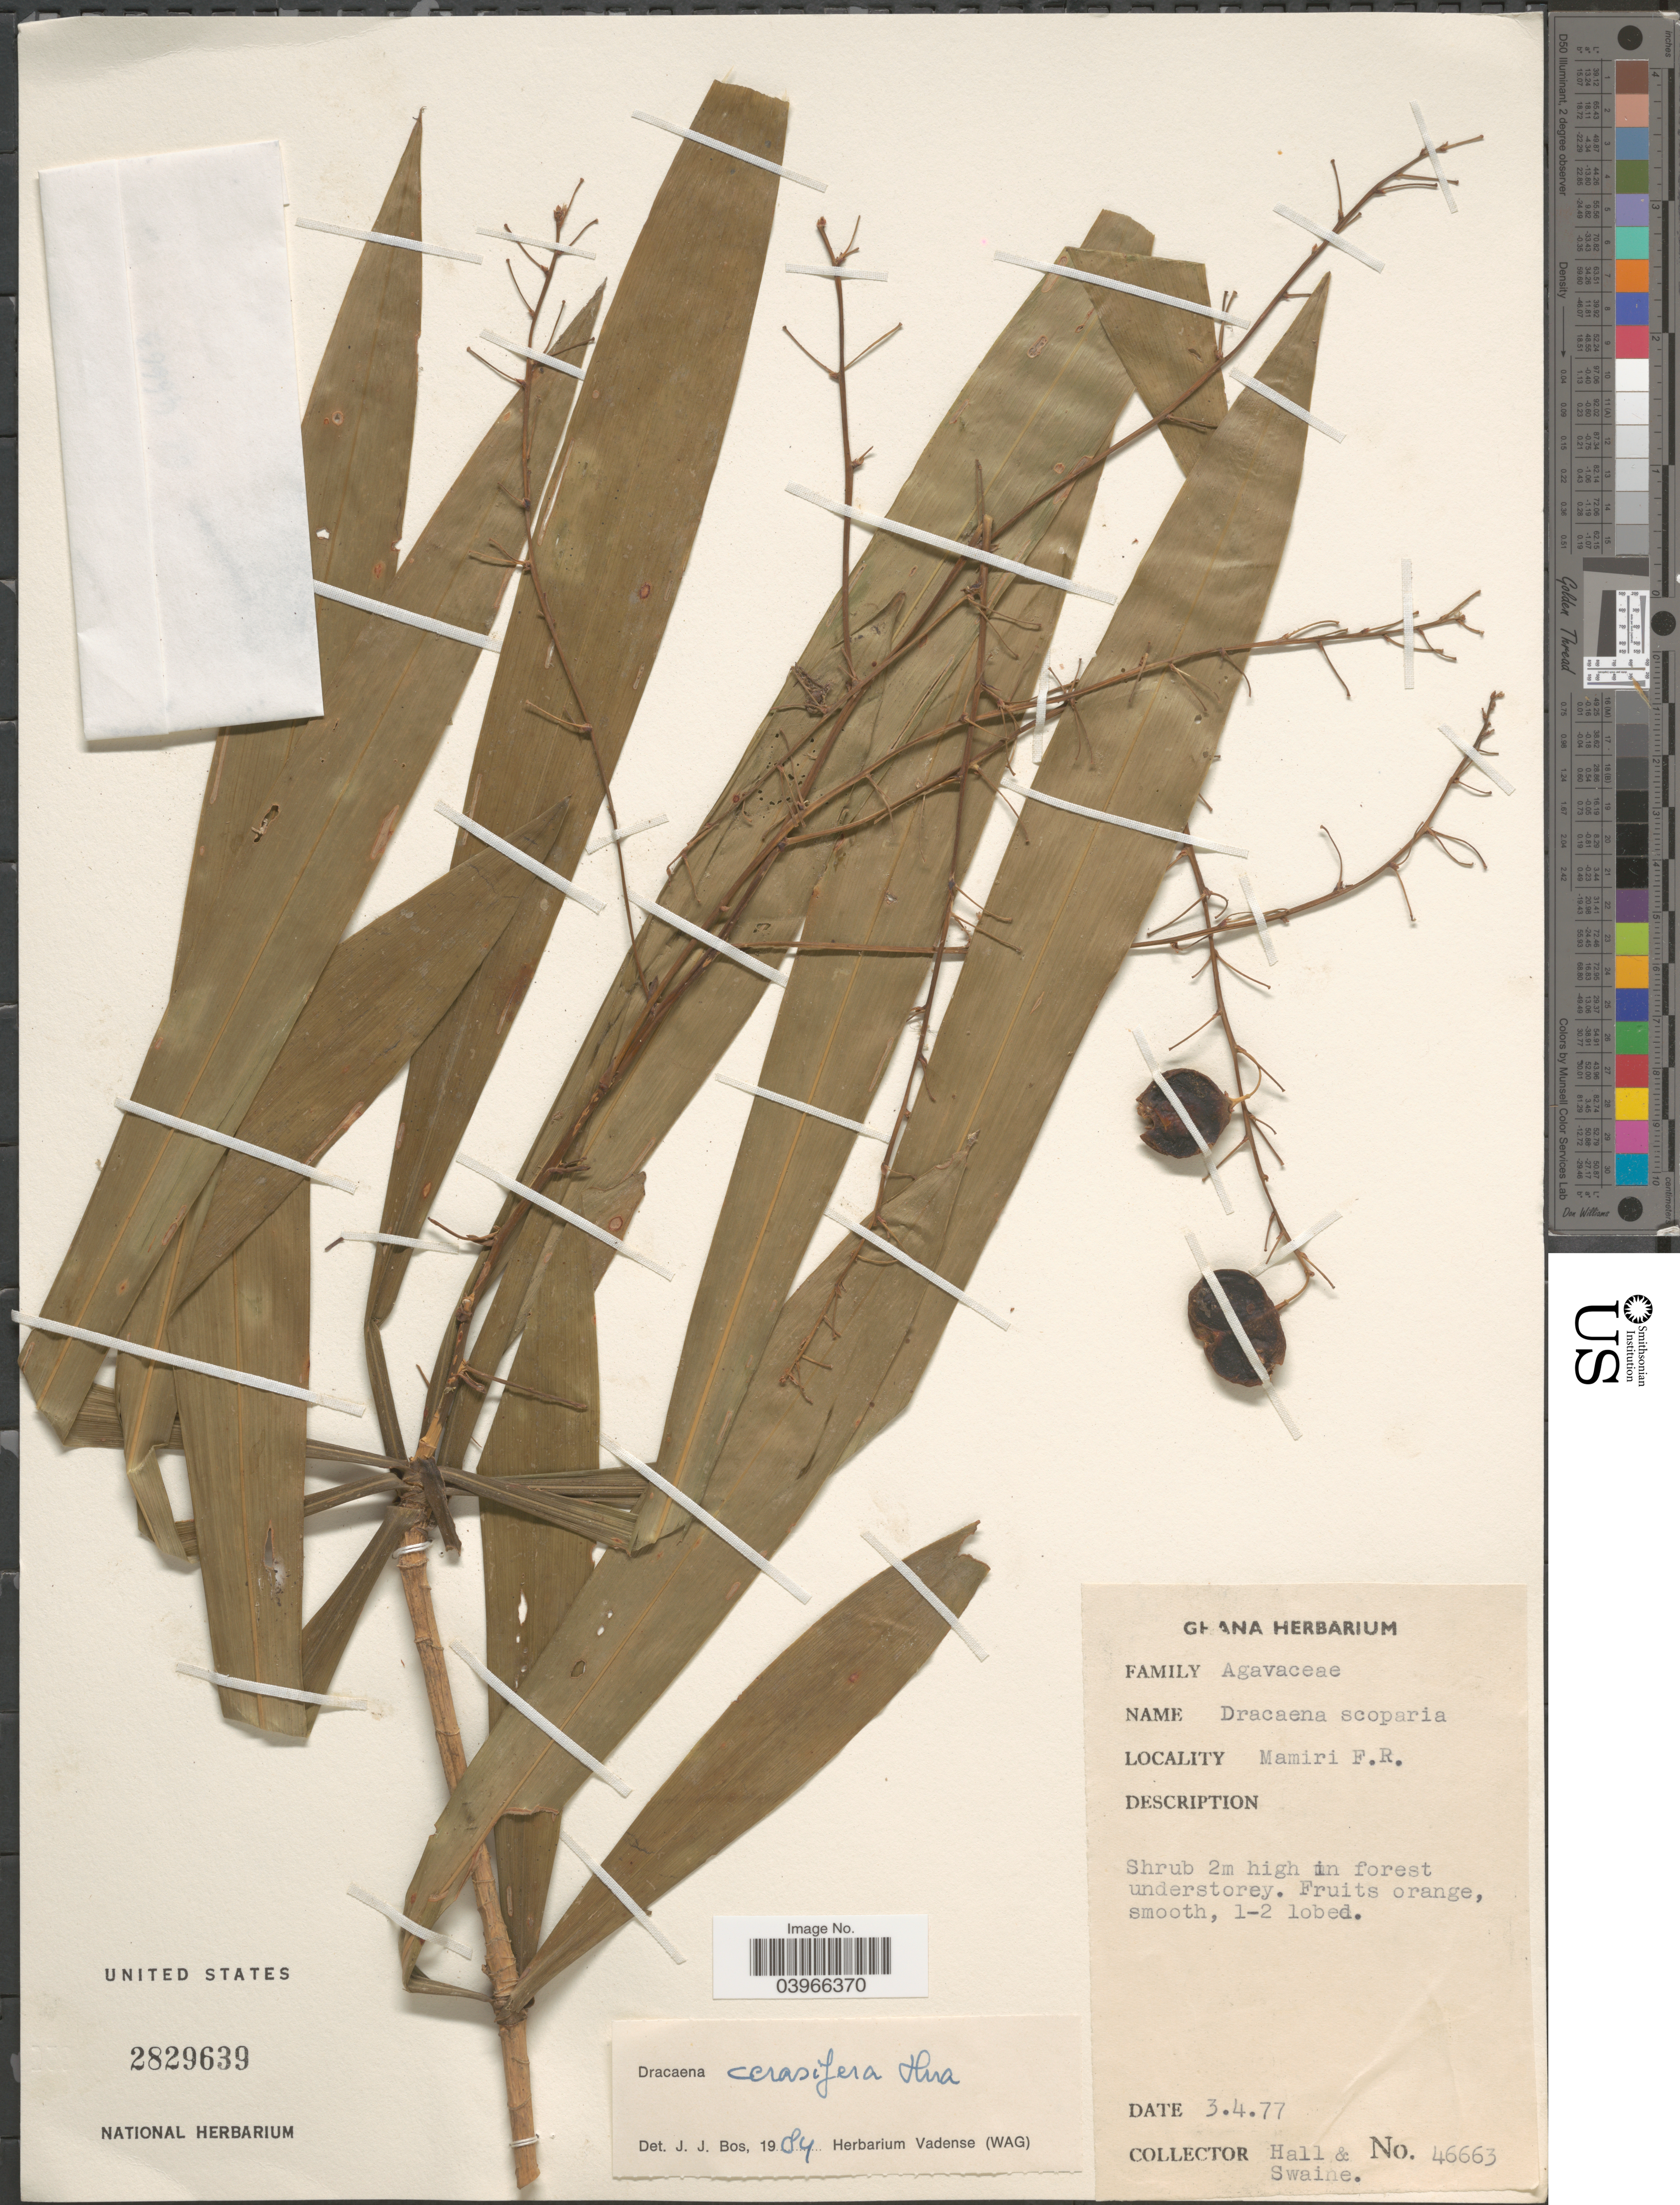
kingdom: Plantae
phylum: Tracheophyta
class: Liliopsida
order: Asparagales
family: Asparagaceae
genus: Dracaena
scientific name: Dracaena cerasifera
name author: (Labroy) Hua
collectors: -- Hall & M. Swaine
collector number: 46663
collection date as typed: Transcribed d/m/y: 3/4/77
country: Ghana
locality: Mamiri F.R.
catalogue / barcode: US 2829639